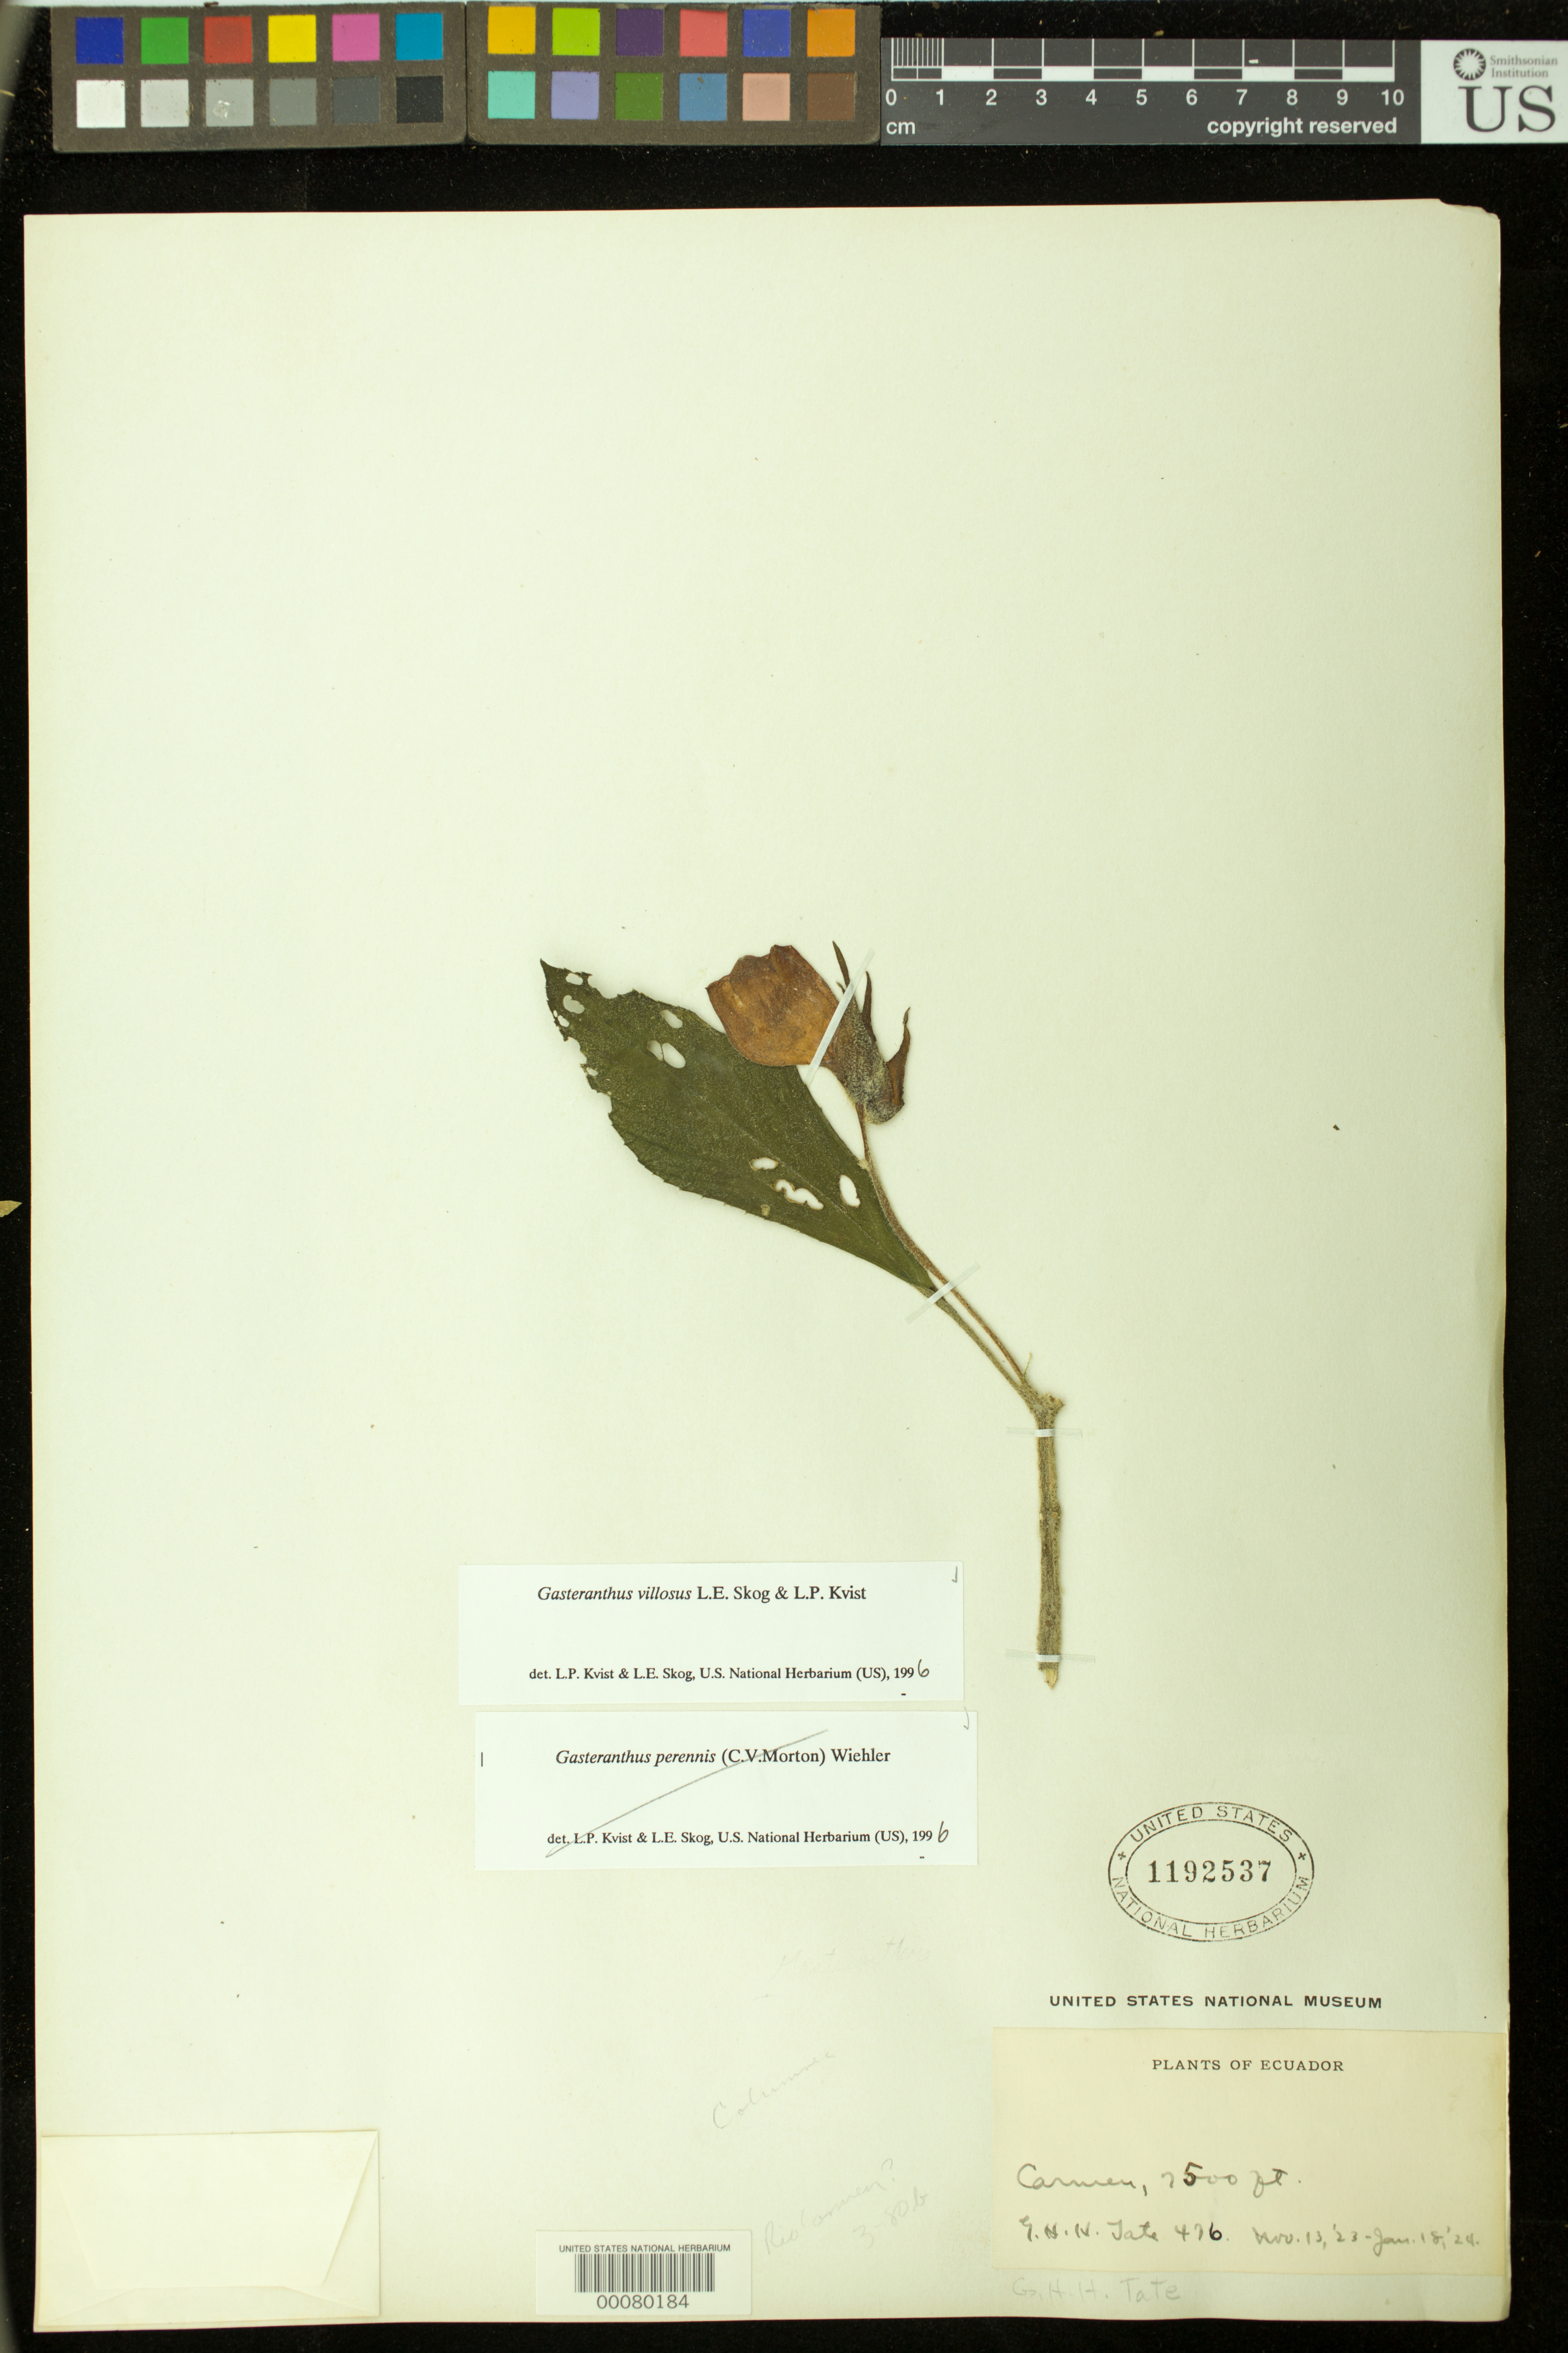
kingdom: Plantae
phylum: Tracheophyta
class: Magnoliopsida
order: Lamiales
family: Gesneriaceae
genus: Gasteranthus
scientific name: Gasteranthus villosus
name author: L.E. Skog & L.P. Kvist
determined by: Skog, Laurence E.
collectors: G. Tate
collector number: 476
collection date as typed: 1923-24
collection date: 1923/1924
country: Ecuador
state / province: Carchi (?)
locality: Carmen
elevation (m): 2286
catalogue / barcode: US 1192537